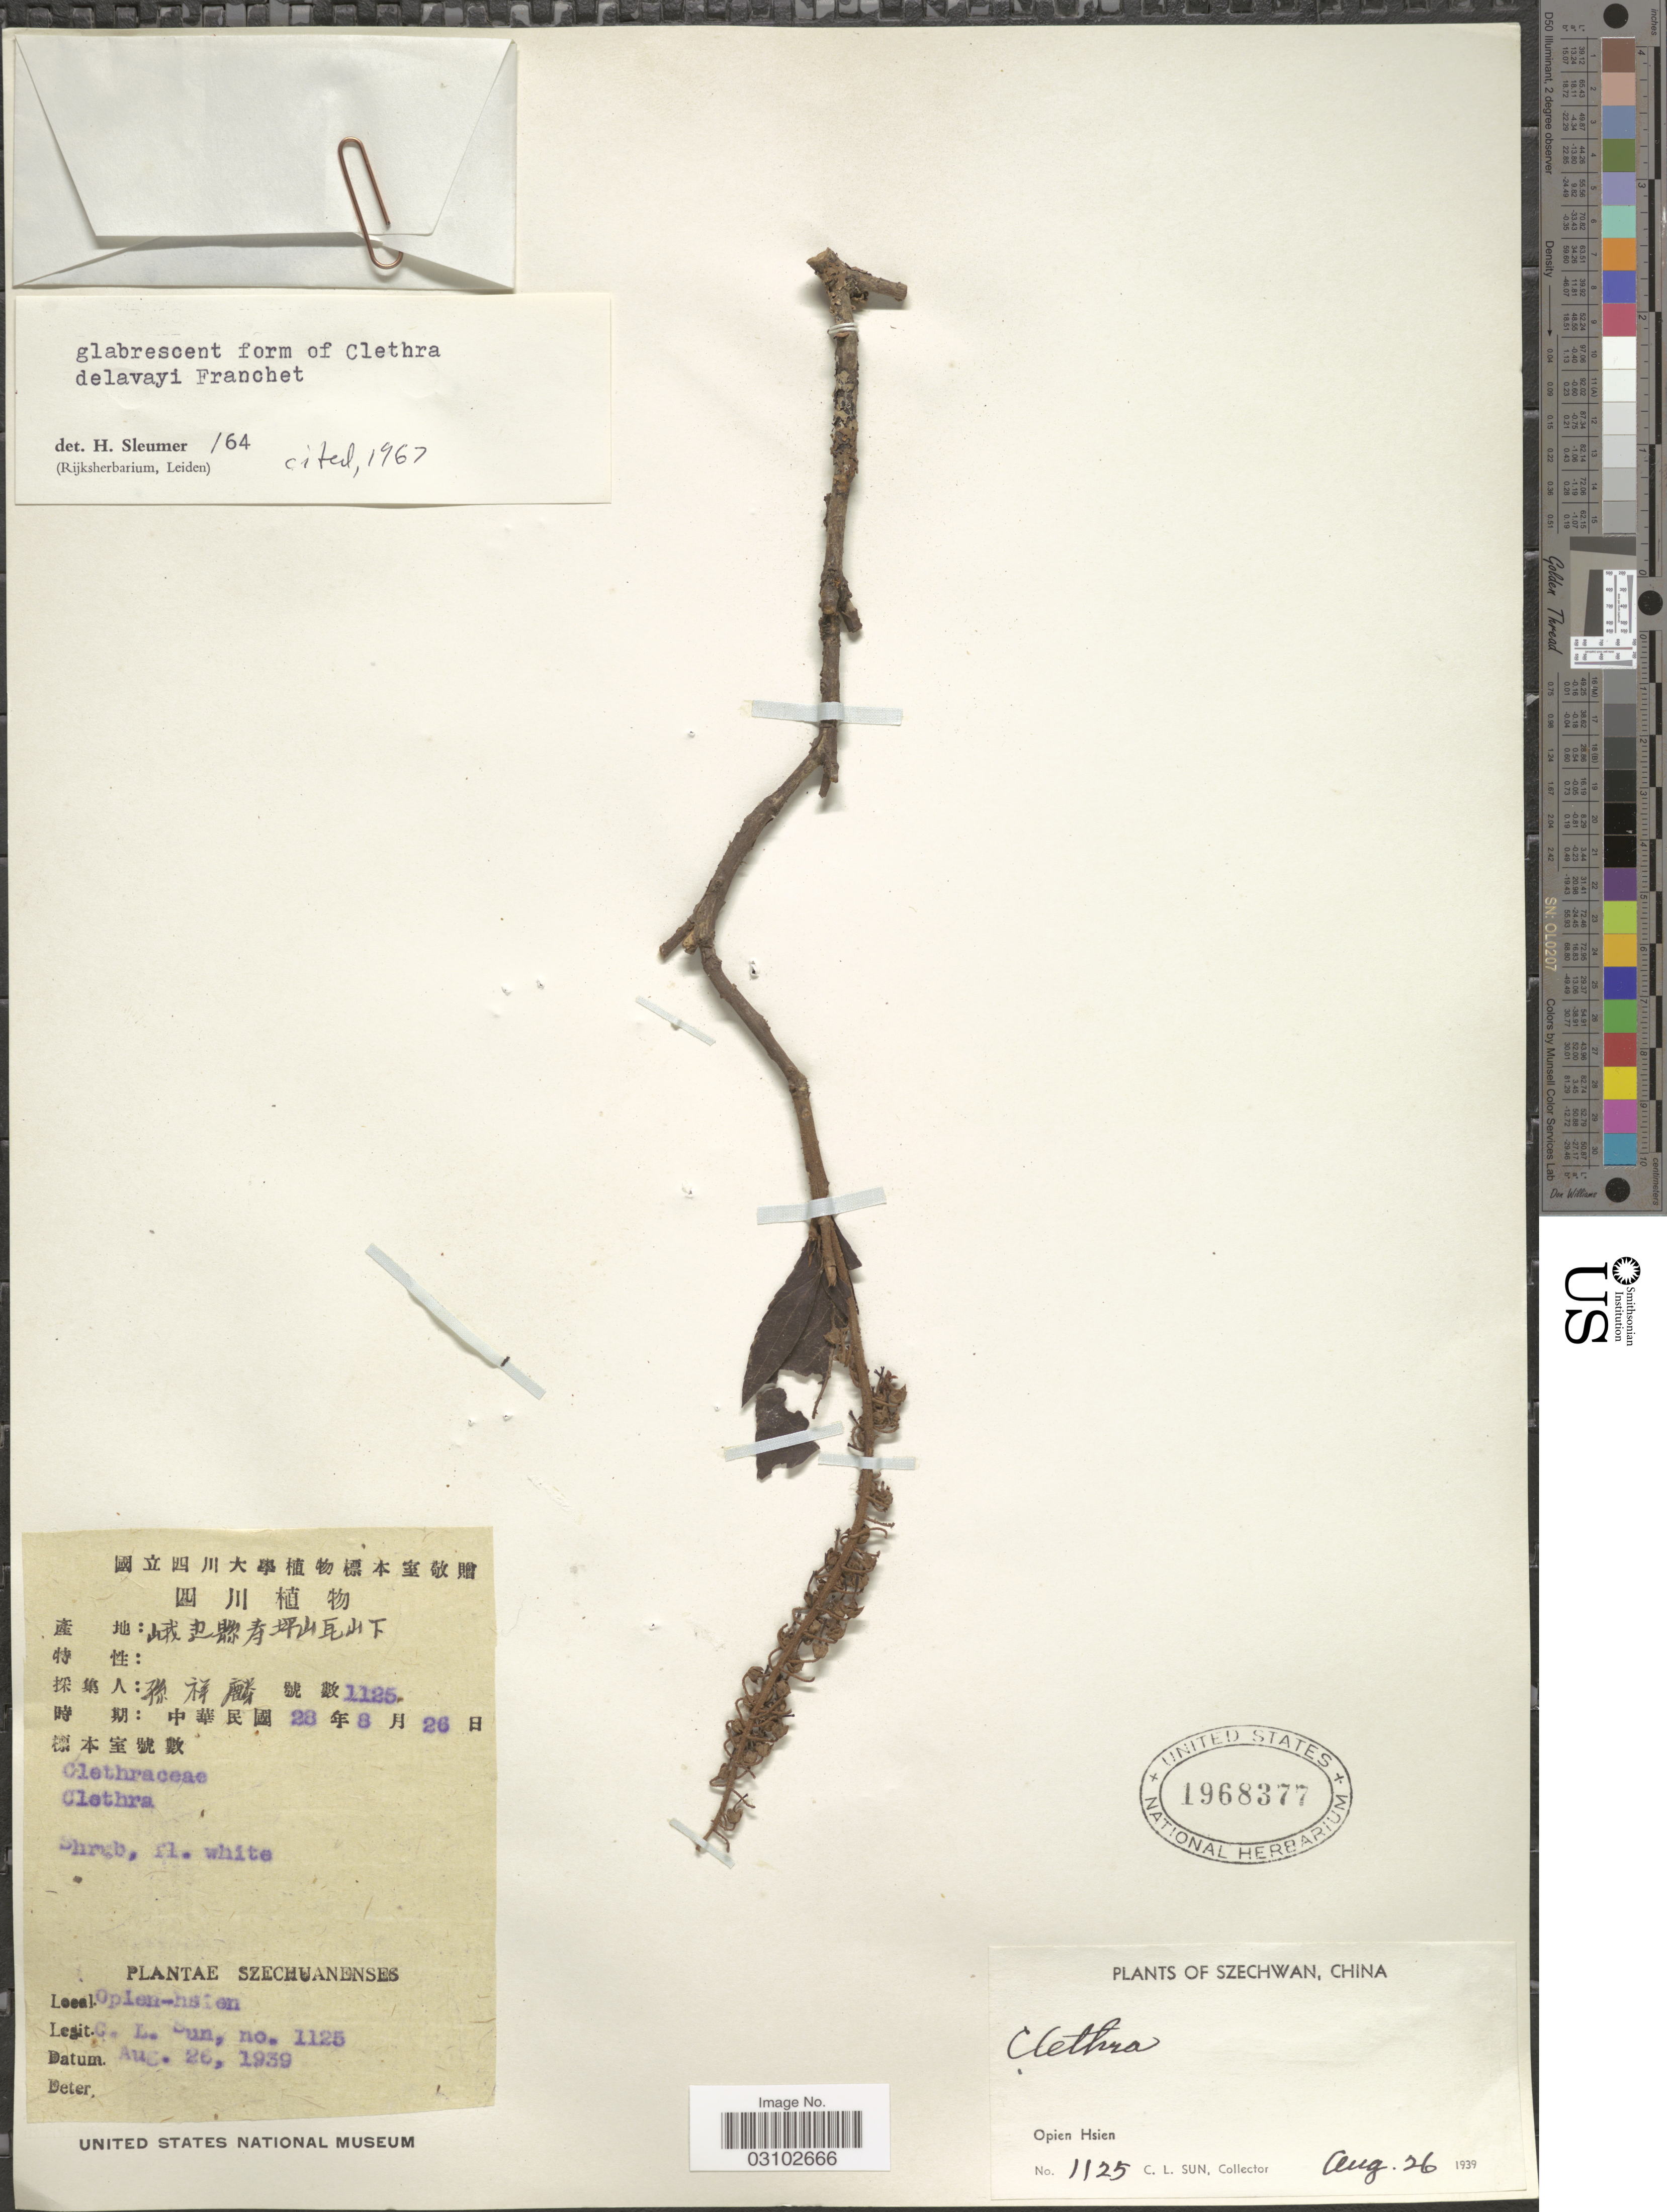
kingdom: Plantae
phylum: Tracheophyta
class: Magnoliopsida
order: Ericales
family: Clethraceae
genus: Clethra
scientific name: Clethra delavayi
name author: Franch.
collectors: C. Sun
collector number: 1125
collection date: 1939-08-26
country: China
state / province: Sichuan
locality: Szechwan. Opien Hsien.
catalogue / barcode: US 1968377